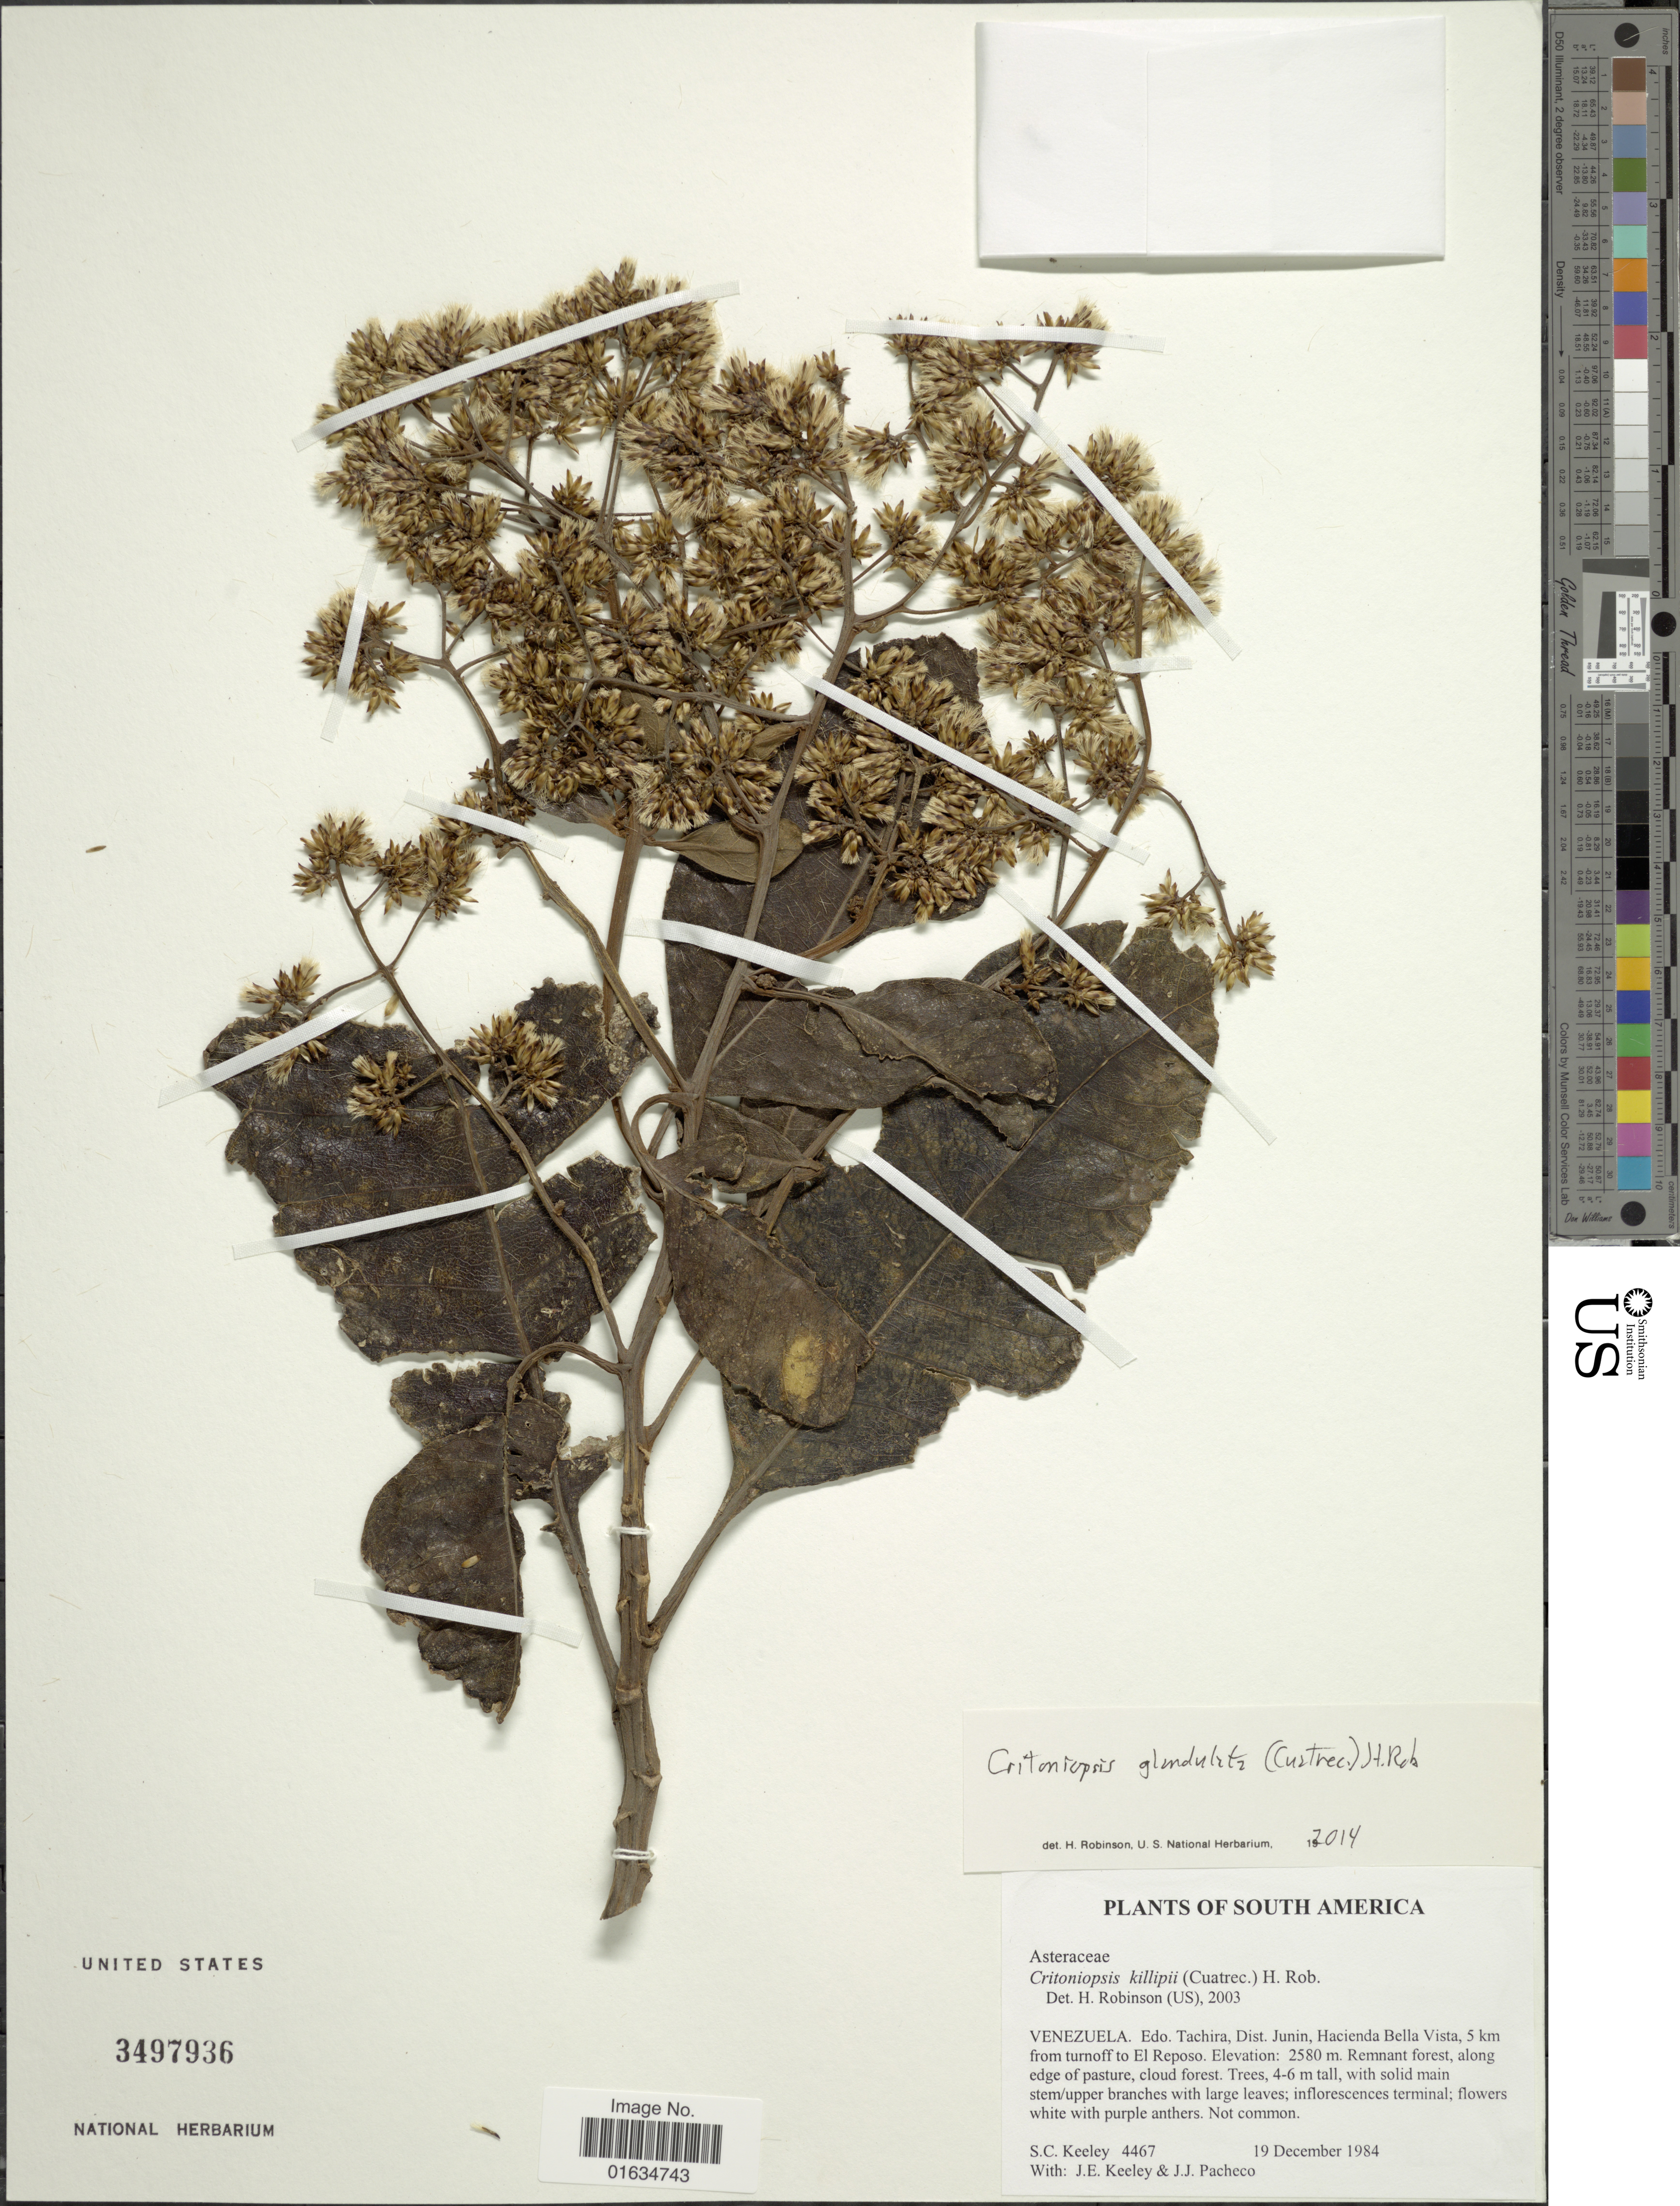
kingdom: Plantae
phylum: Tracheophyta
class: Magnoliopsida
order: Asterales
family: Asteraceae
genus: Critoniopsis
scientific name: Critoniopsis glandulata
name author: (Cuatrec.) H. Rob.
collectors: S. C. Keeley, J. E. Keeley & J. Pacheco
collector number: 4467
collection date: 1984-12-19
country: Venezuela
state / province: Tachira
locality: Dist. Junin, hacienda Bella Vista, 5 km from turnoff to El Reposo.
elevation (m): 2580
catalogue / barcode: US 3497936